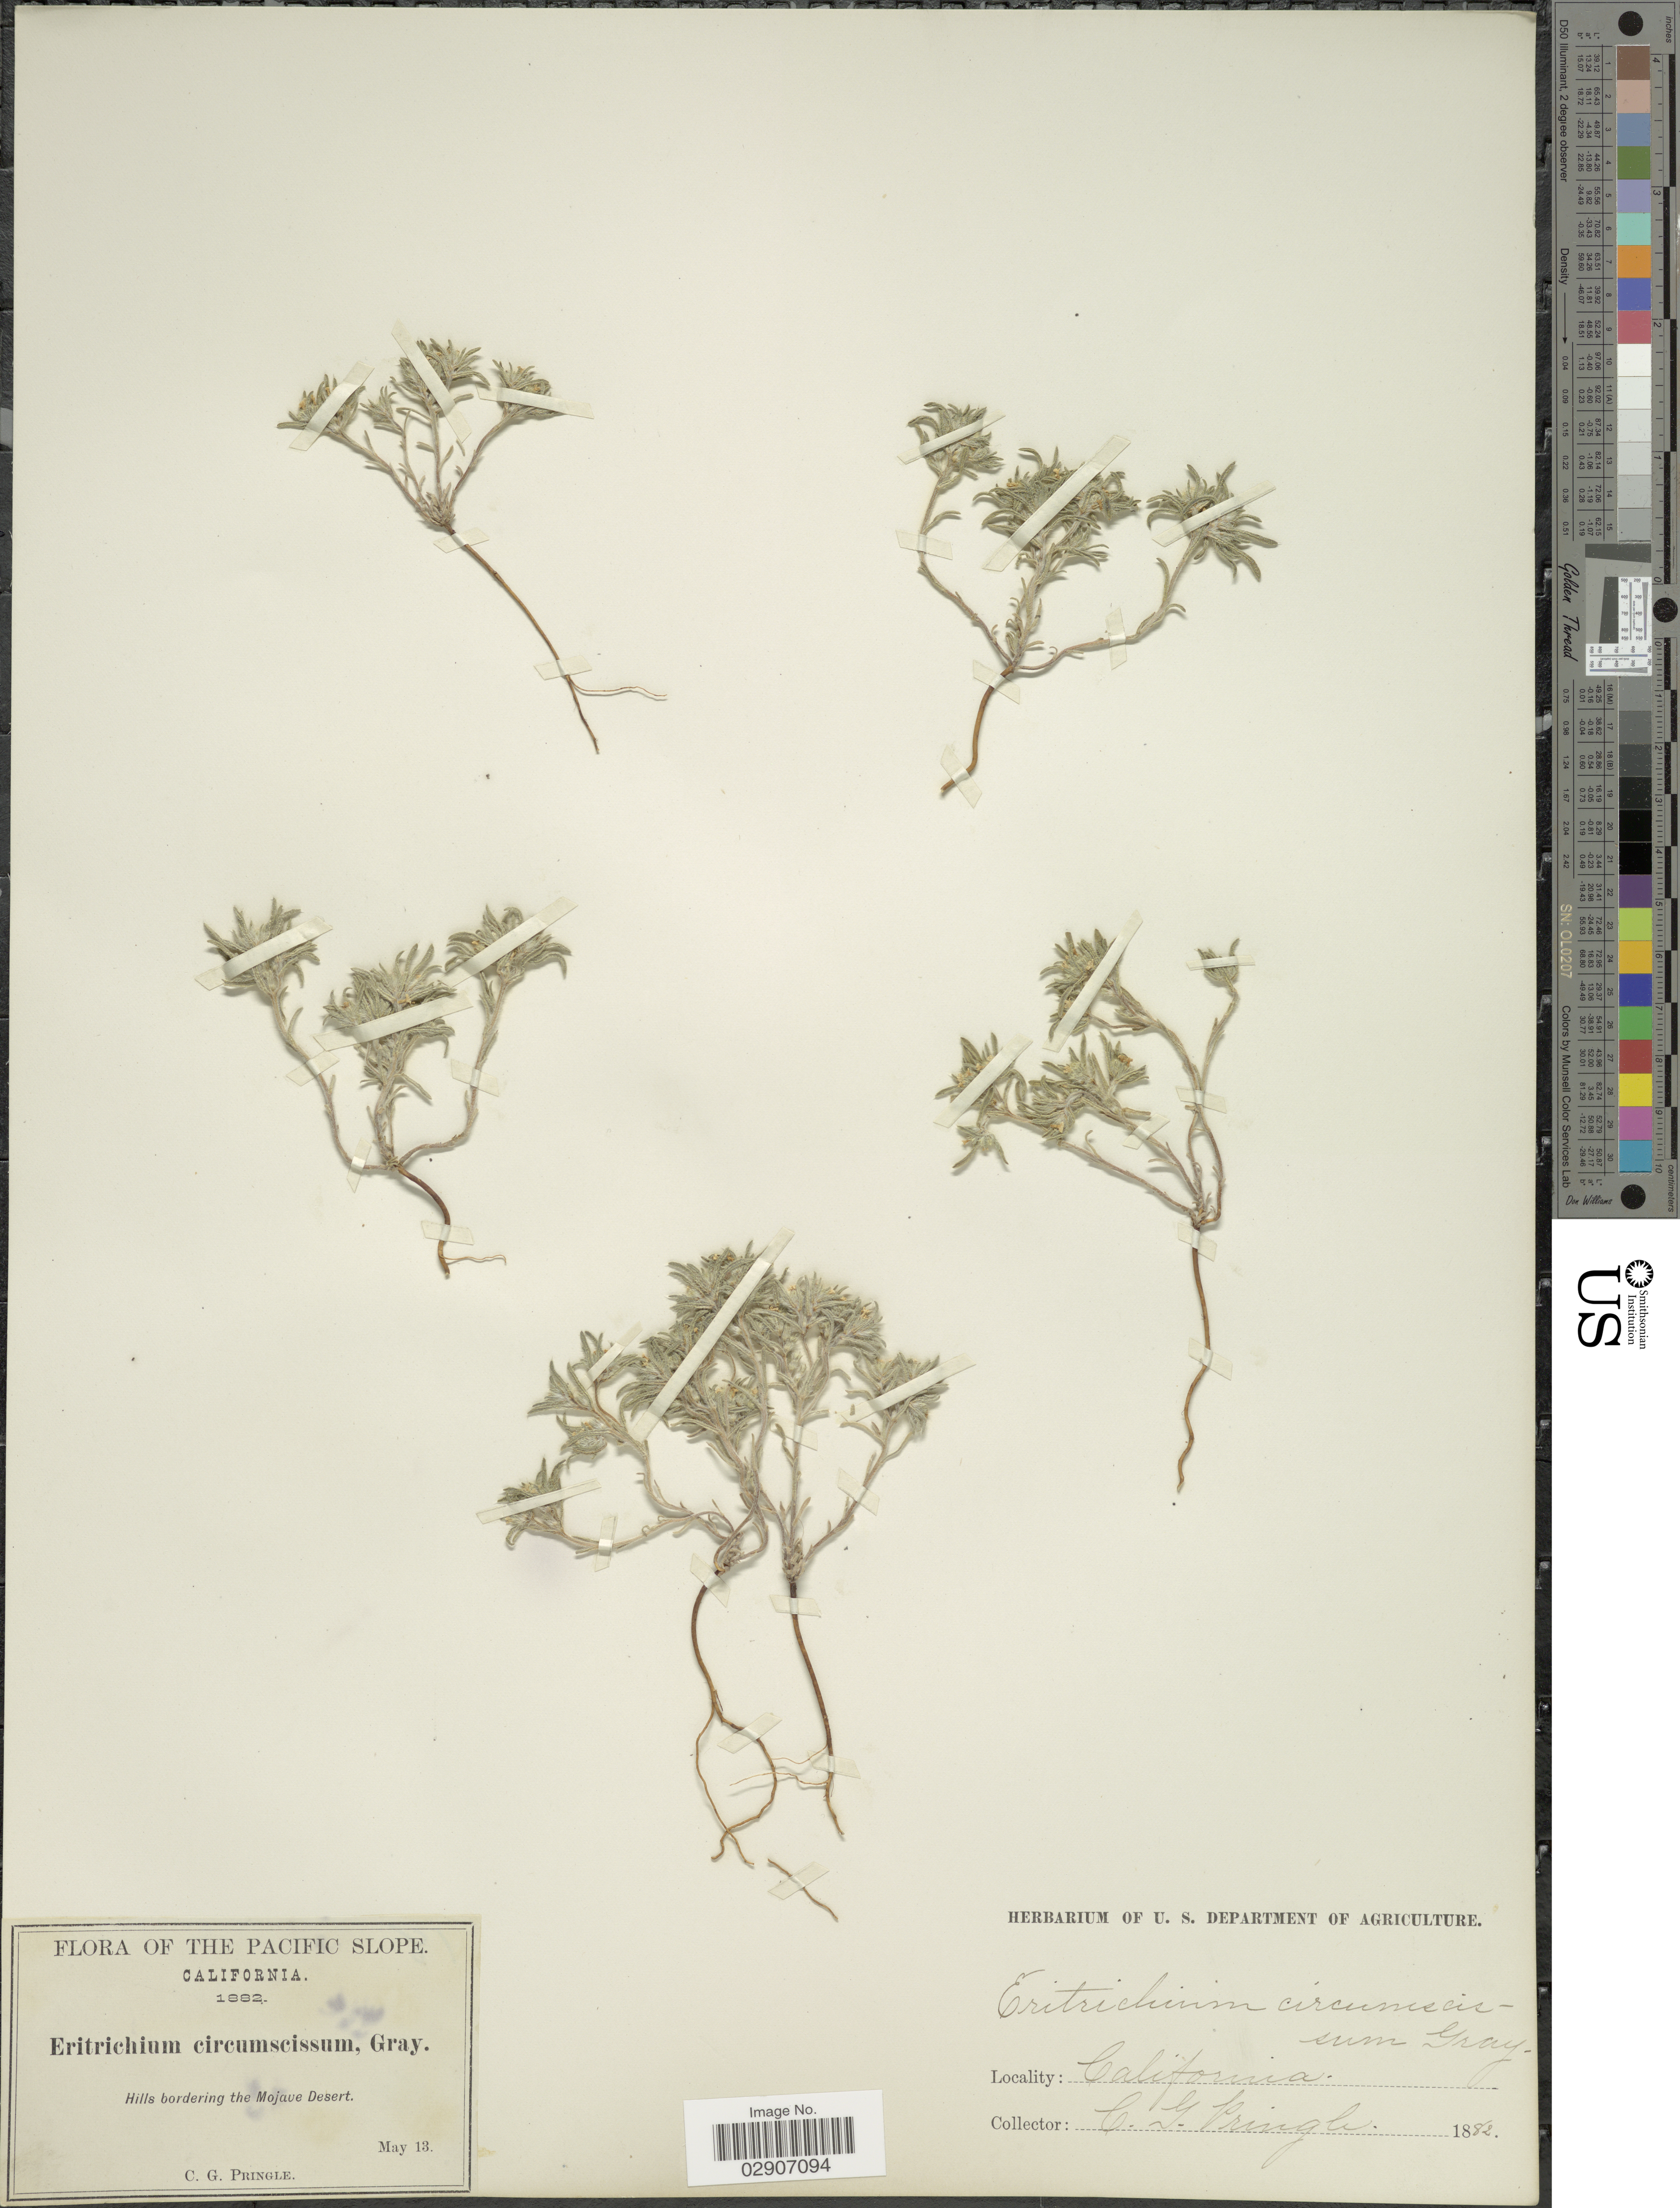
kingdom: Plantae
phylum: Tracheophyta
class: Magnoliopsida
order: Boraginales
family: Boraginaceae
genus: Cryptantha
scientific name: Cryptantha circumscissa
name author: (Hook. & Arn.) I.M. Johnst.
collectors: C. G. Pringle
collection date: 1882-05-13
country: United States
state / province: California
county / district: San Bernardino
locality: The Pacific Slope. Hills bordering the Mojave Desert.